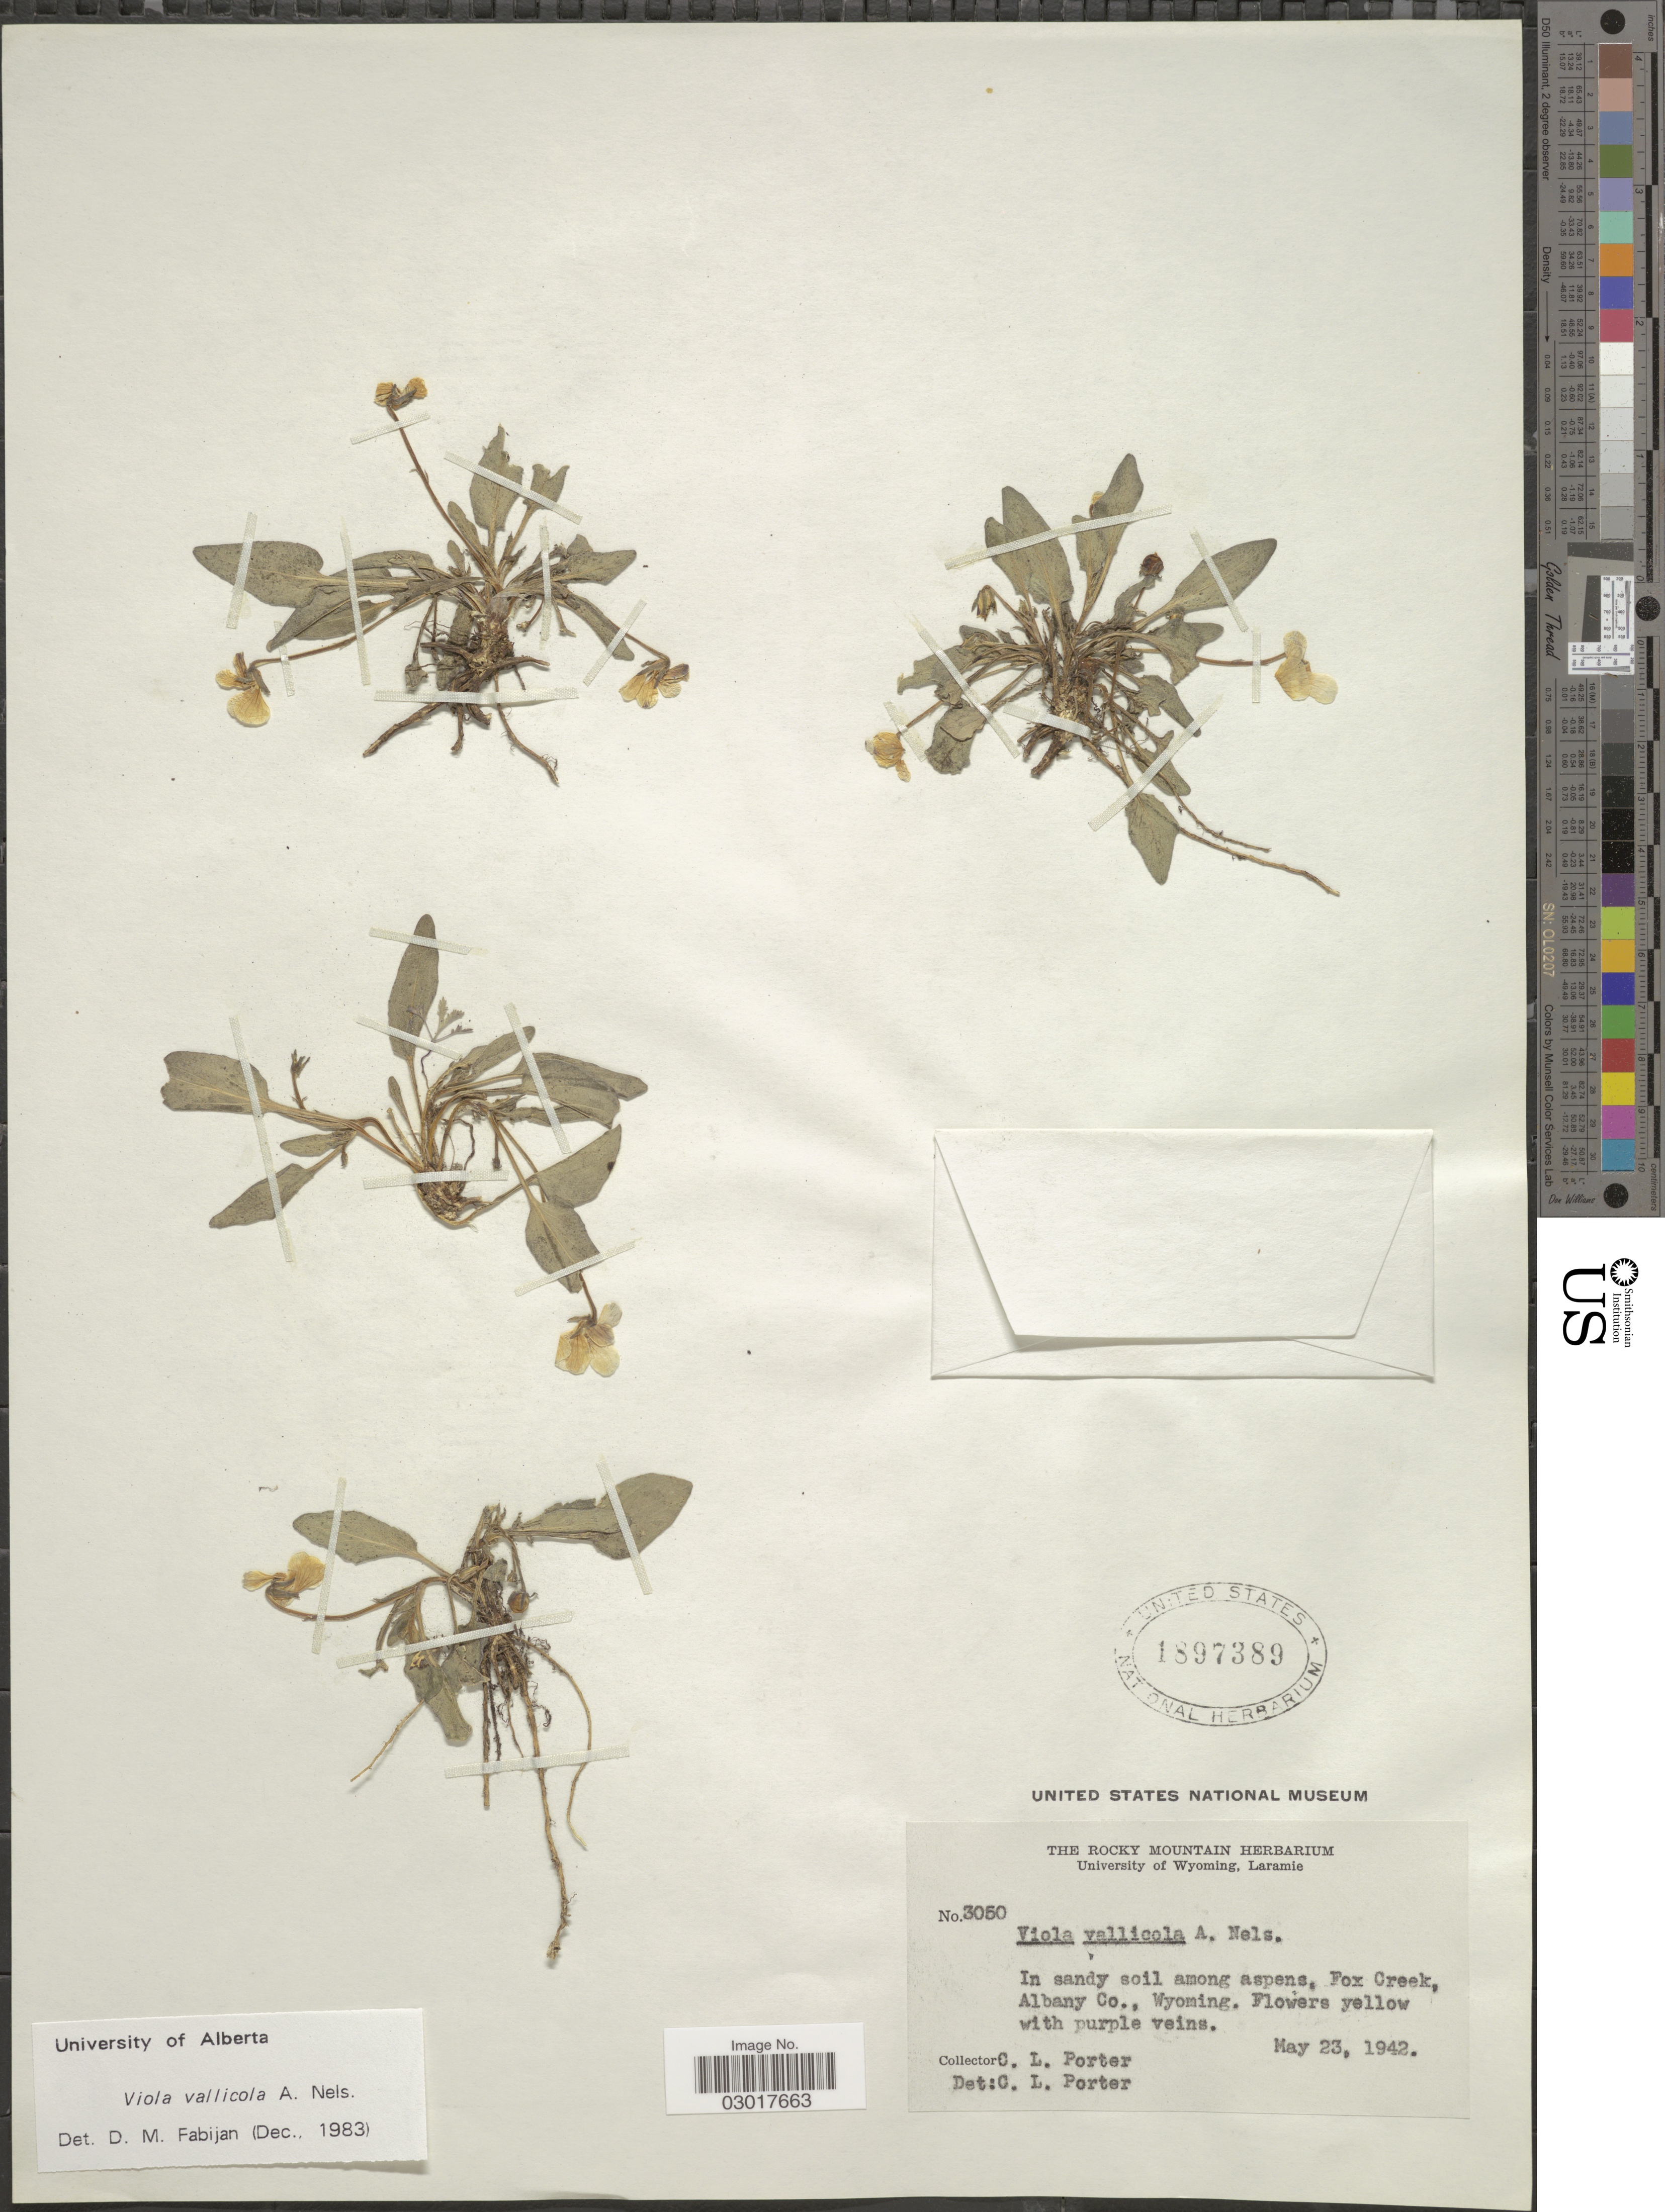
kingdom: Plantae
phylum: Tracheophyta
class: Magnoliopsida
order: Malpighiales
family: Violaceae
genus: Viola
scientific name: Viola vallicola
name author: A. Nelson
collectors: C. L. Porter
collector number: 3050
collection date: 1942-05-23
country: United States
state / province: Wyoming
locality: In sandy soil among aspens, Fox Creek, Albany Co.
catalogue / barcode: US 1897389